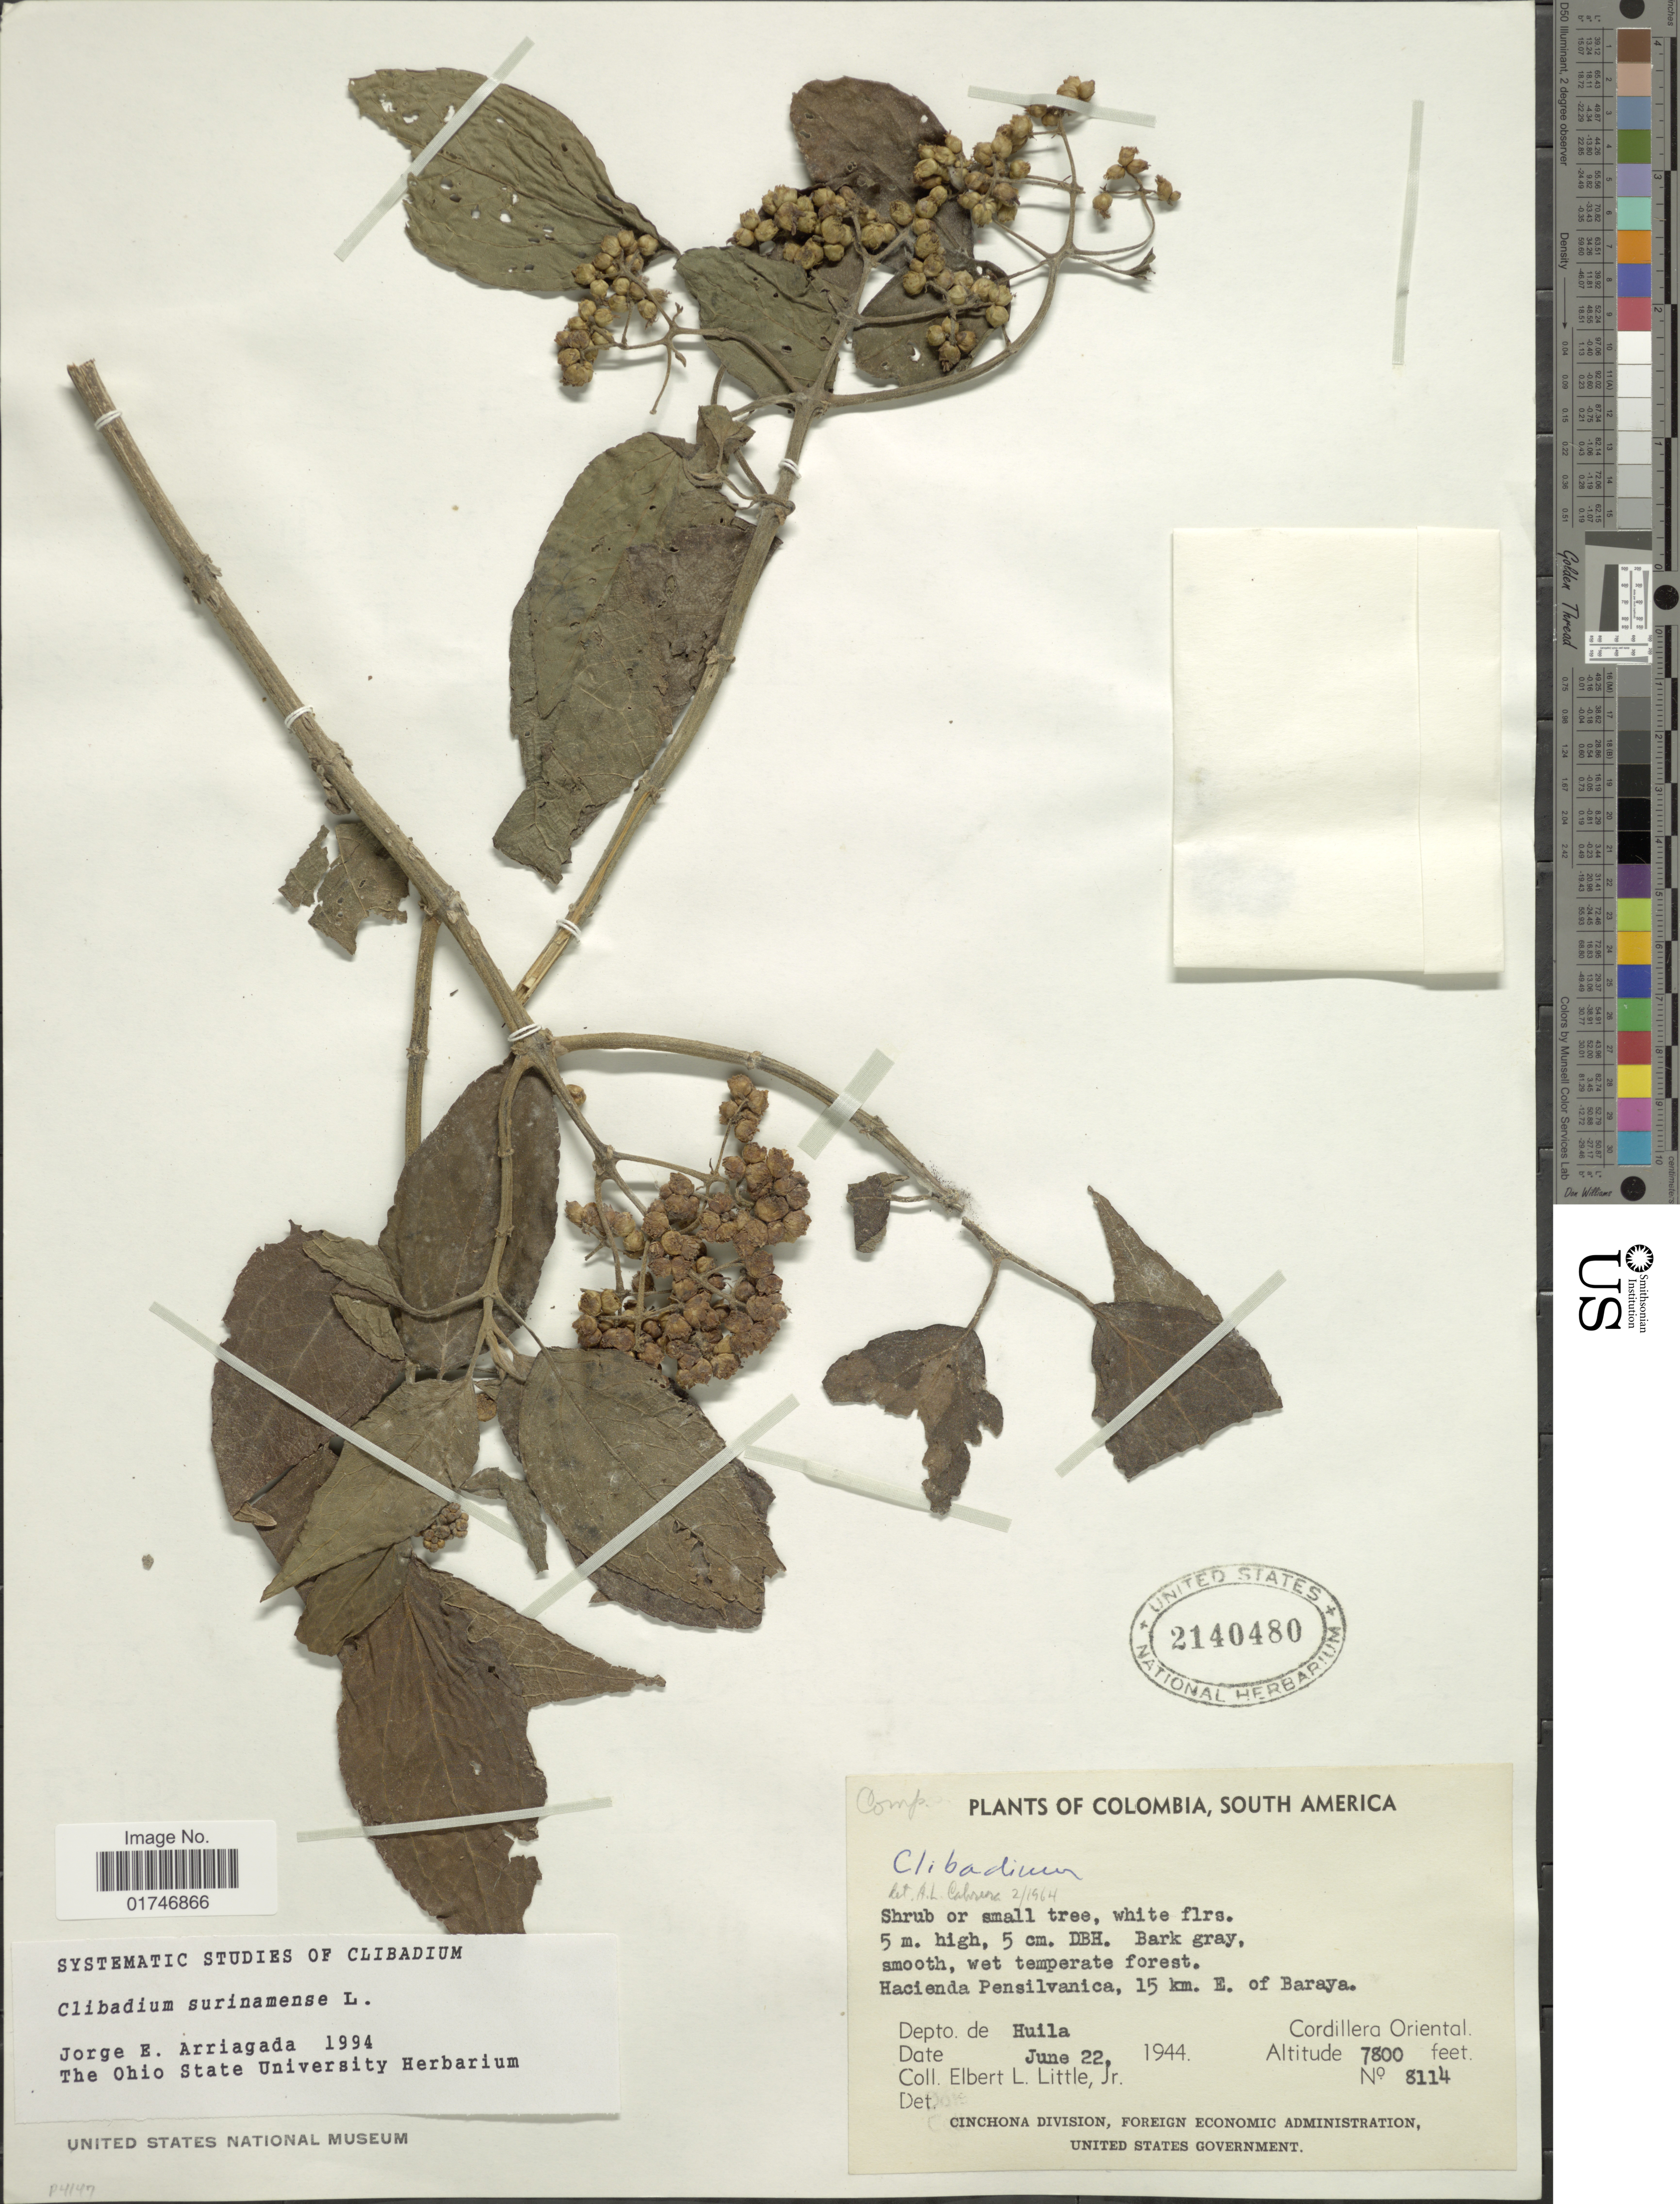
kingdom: Plantae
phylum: Tracheophyta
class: Magnoliopsida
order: Asterales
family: Asteraceae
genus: Clibadium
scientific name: Clibadium surinamense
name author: L.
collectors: E. L. Little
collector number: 8114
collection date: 1944-06-22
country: Colombia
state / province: Huila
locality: Hacienda Pensilvanica, 15 km. E. of Baraya. Depto. de Huila. Cordillera Oriental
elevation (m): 2377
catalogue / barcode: US 2140480